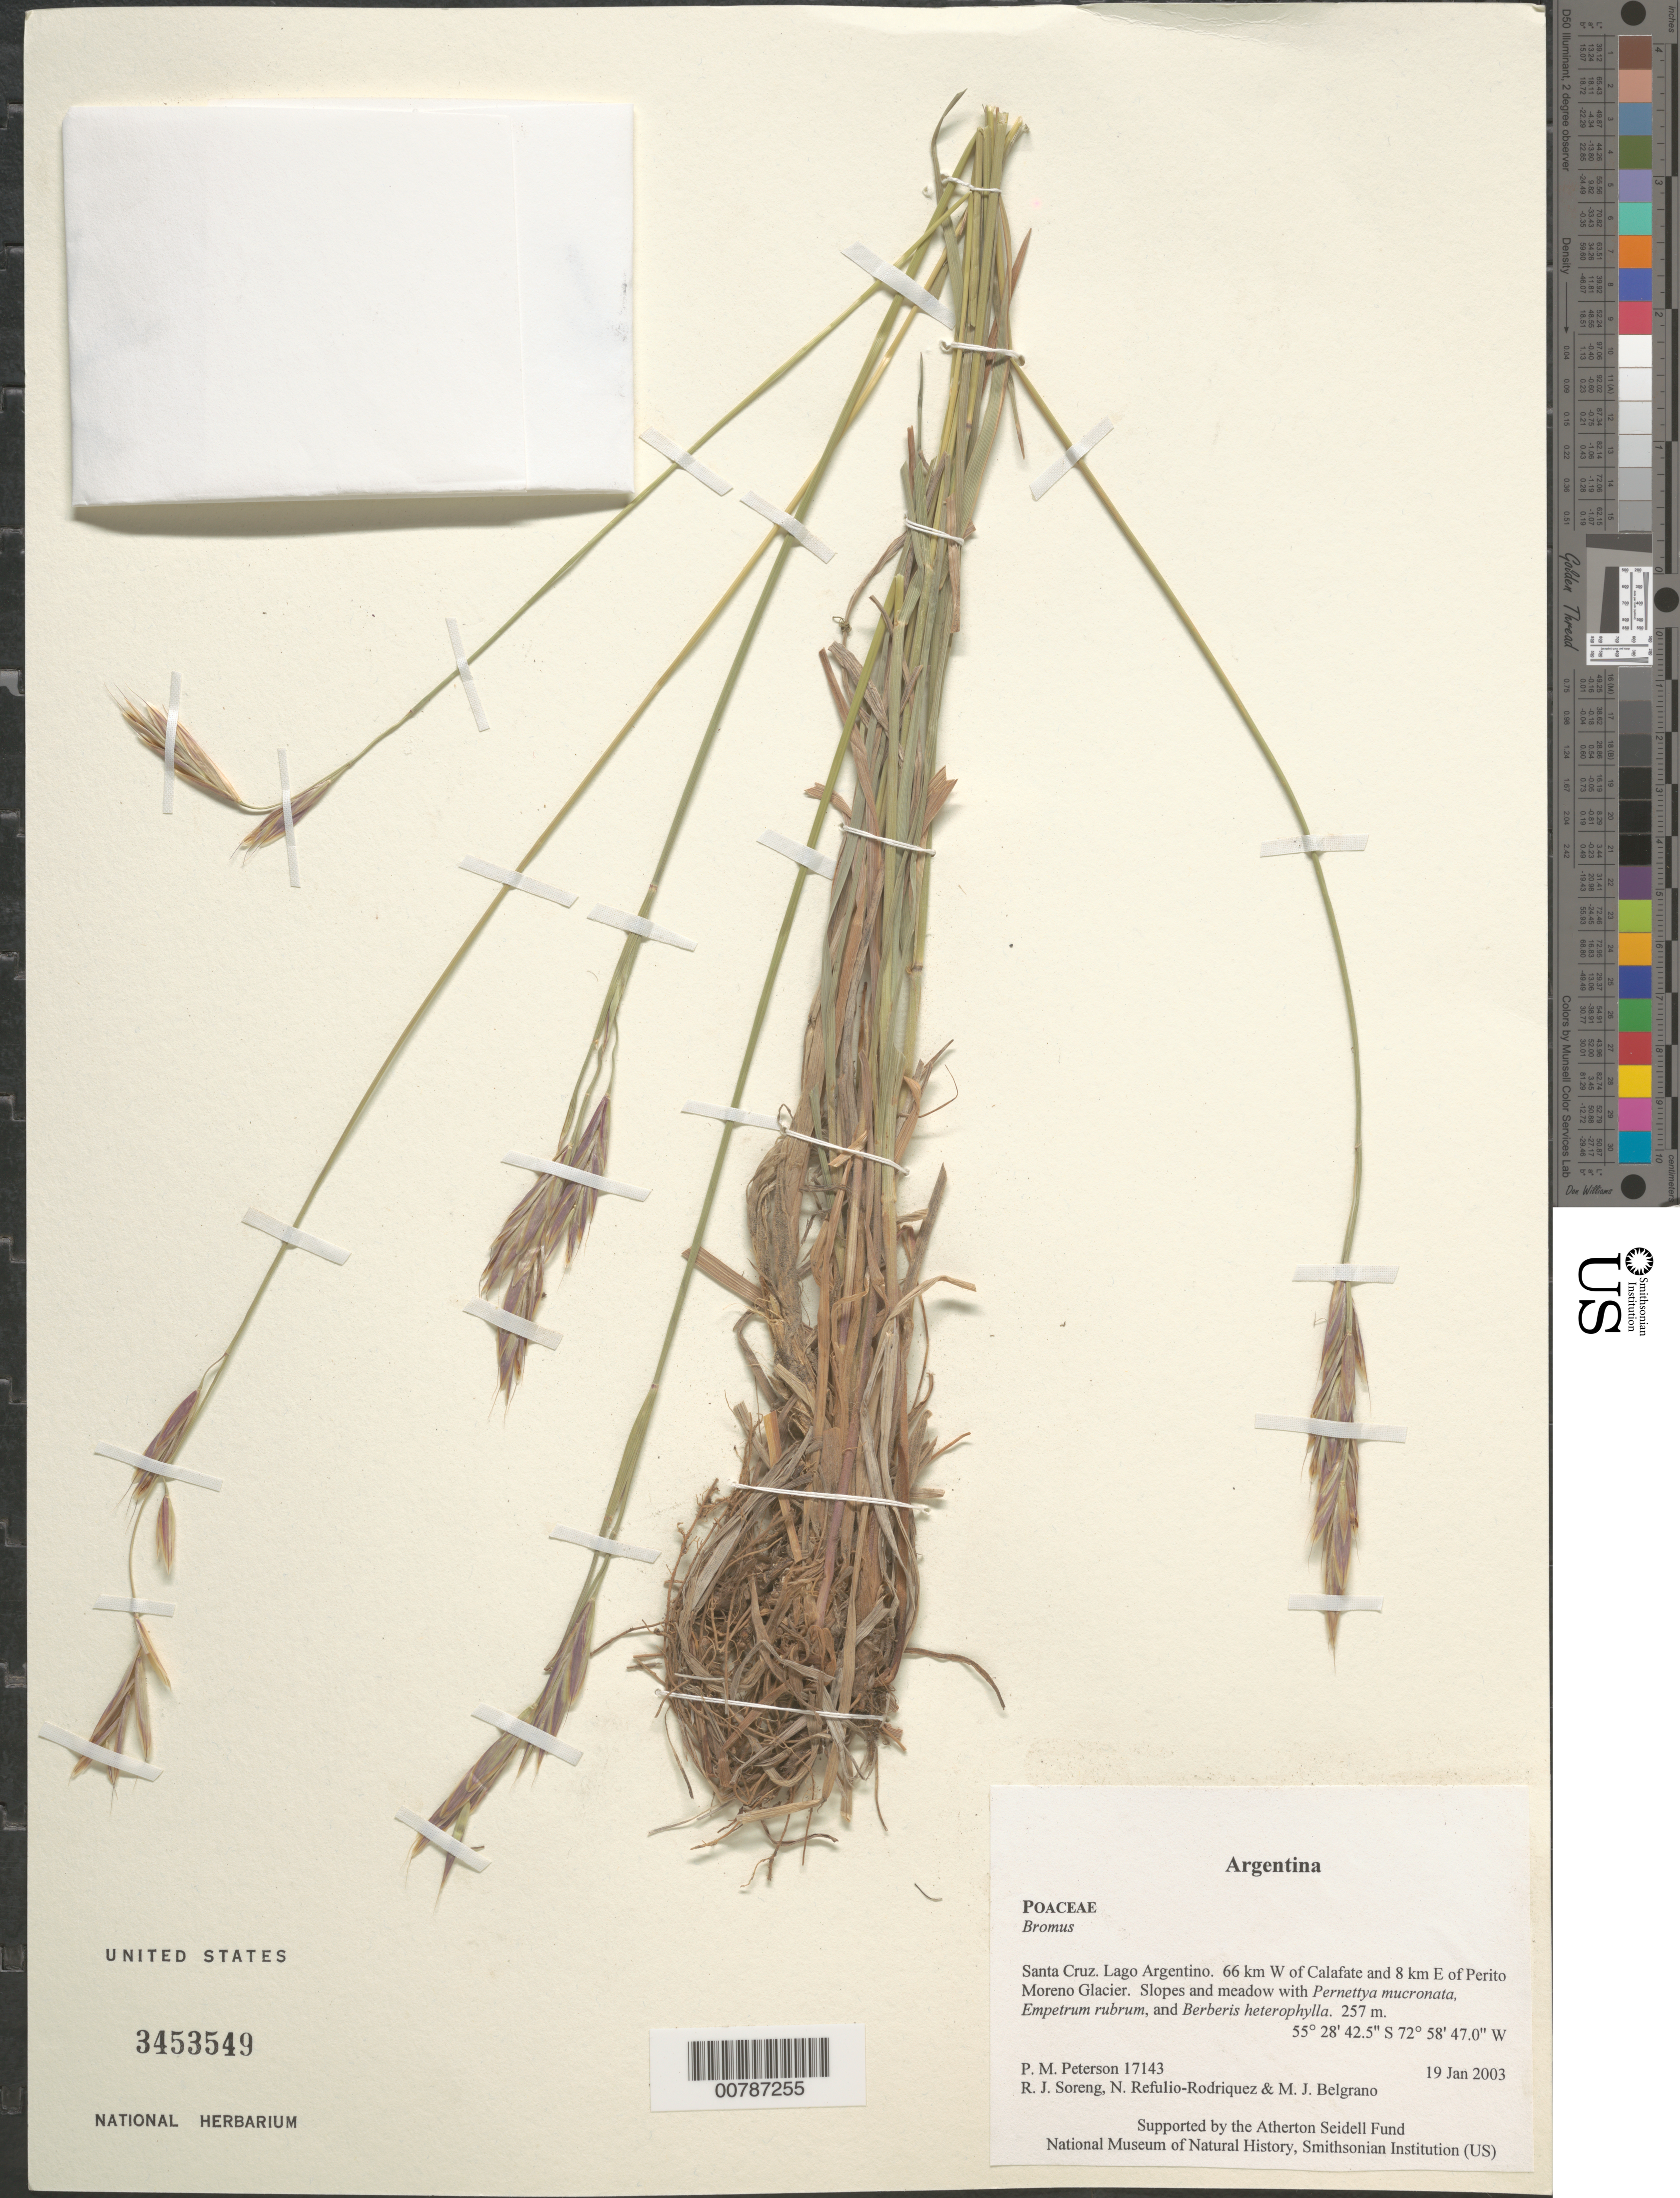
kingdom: Plantae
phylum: Tracheophyta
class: Liliopsida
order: Poales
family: Poaceae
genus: Bromus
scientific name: Bromus sp.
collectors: P. M. Peterson, R. J. Soreng, N. Refulio-Rodríguez & M. Belgrano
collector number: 17143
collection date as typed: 19 Jan 2003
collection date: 2003-01-19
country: Argentina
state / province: Santa Cruz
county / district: Lago Argentino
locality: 66 km W of Calafate and 8 km E of Perito Moreno Glacier. Slopes and meadow with Pernettya mucronata, Empetrum rubrum, and Berberis heterophylla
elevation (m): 257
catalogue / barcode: US 3453549